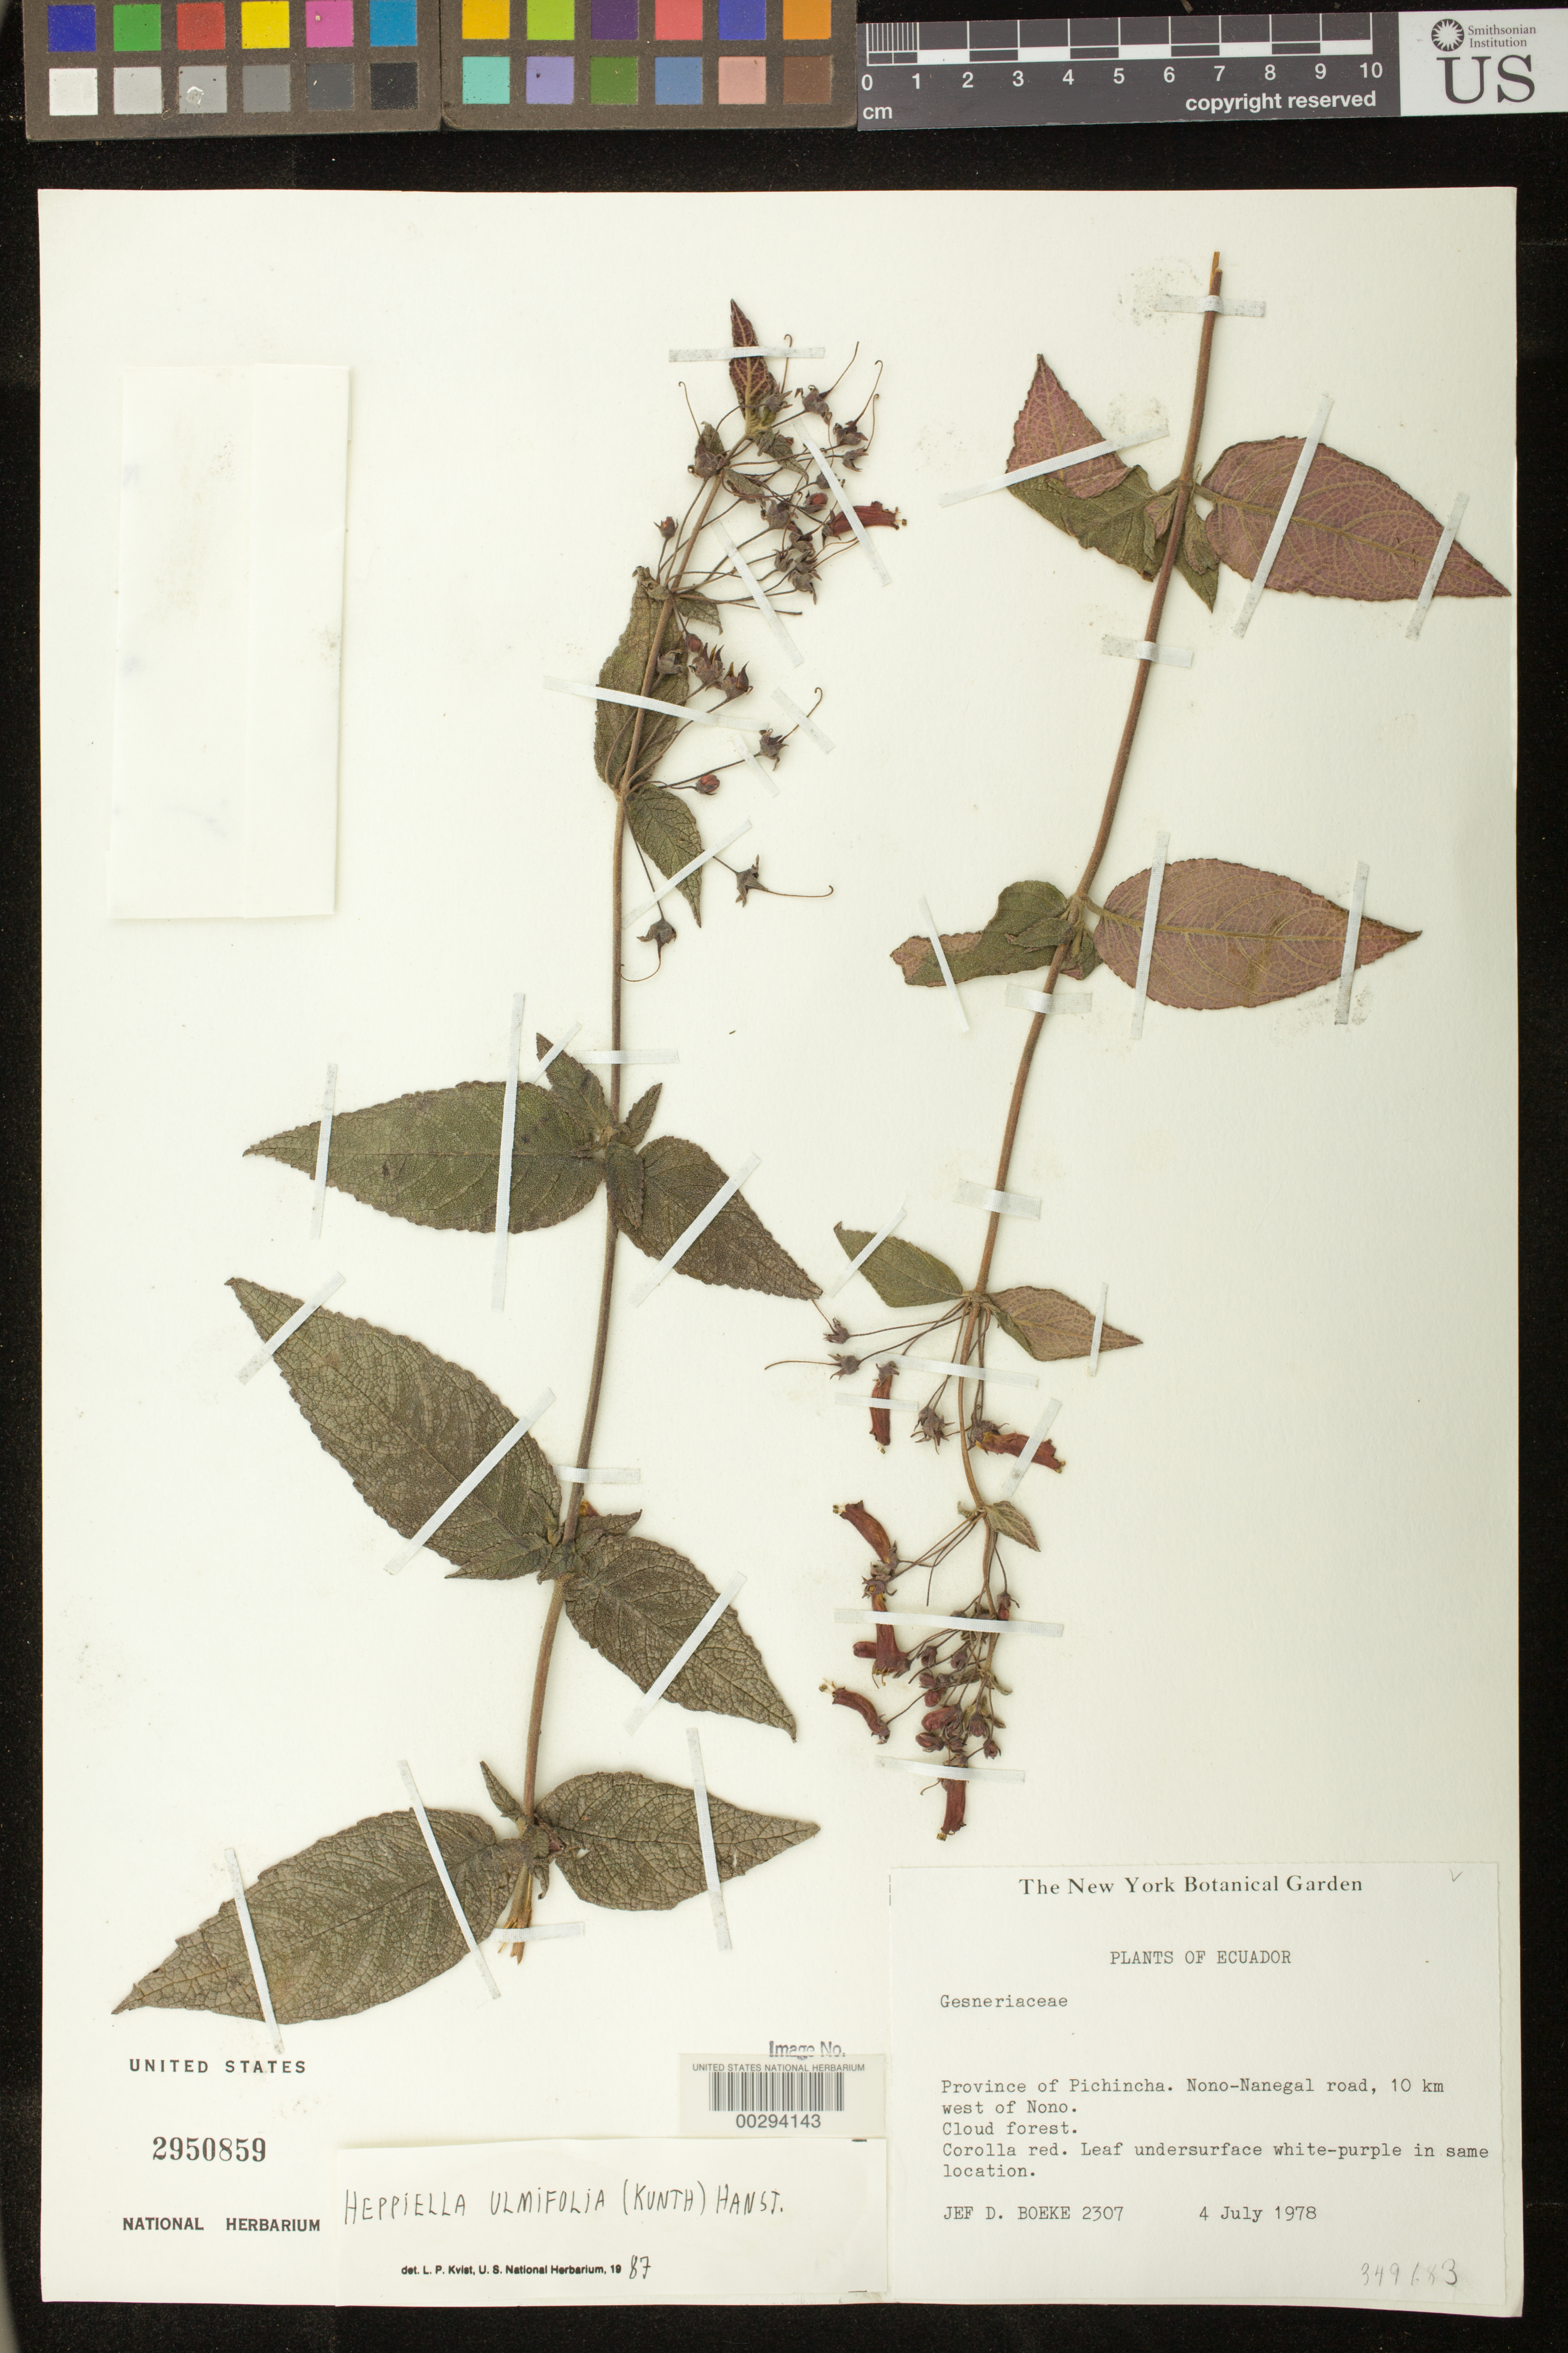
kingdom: Plantae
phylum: Tracheophyta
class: Magnoliopsida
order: Lamiales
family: Gesneriaceae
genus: Heppiella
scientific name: Heppiella ulmifolia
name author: (Kunth) Hanst.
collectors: J. D. Boeke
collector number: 2307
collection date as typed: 04 Jul 1978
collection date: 1978-07-04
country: Ecuador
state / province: Pichincha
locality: Nono-Nanegal road, 10 km W of Nono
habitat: Cloud forest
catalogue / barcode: US 2950859